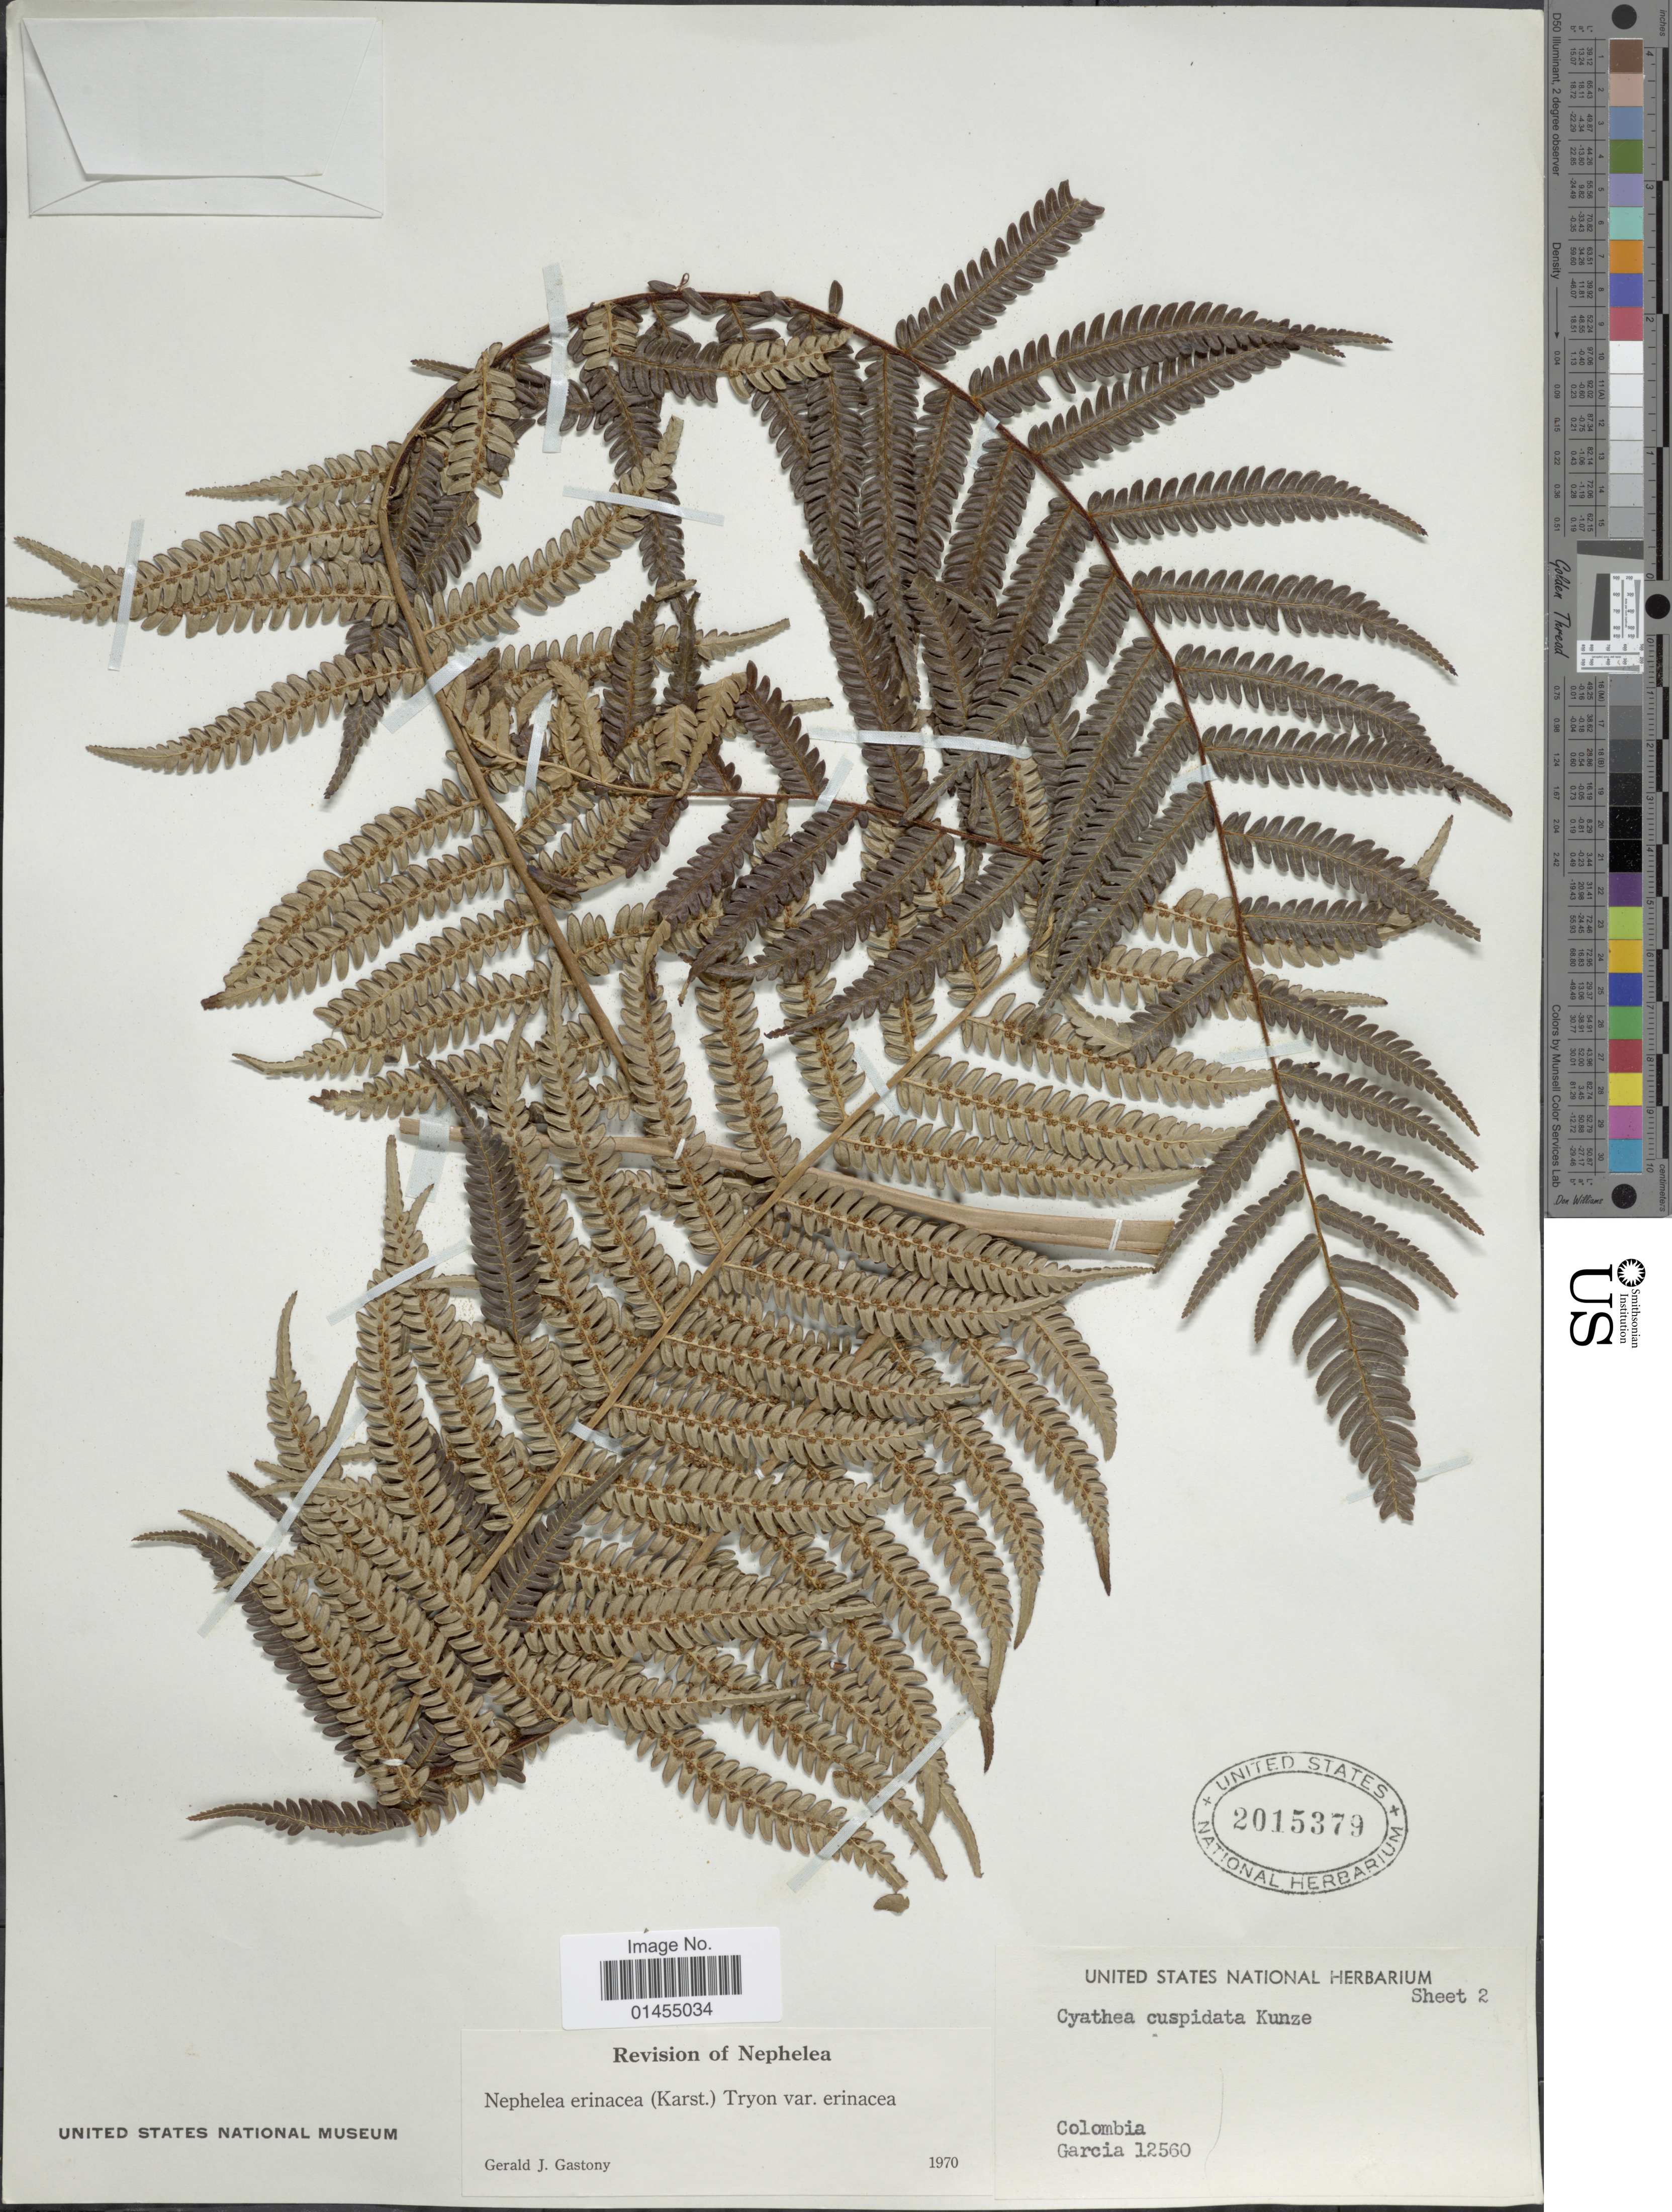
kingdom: Plantae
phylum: Tracheophyta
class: Polypodiopsida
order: Cyatheales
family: Cyatheaceae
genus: Alsophila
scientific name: Alsophila erinacea var. erinacea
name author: (H. Karst.) D.S. Conant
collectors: H. Garcia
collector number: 12560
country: Colombia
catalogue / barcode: US 2015379